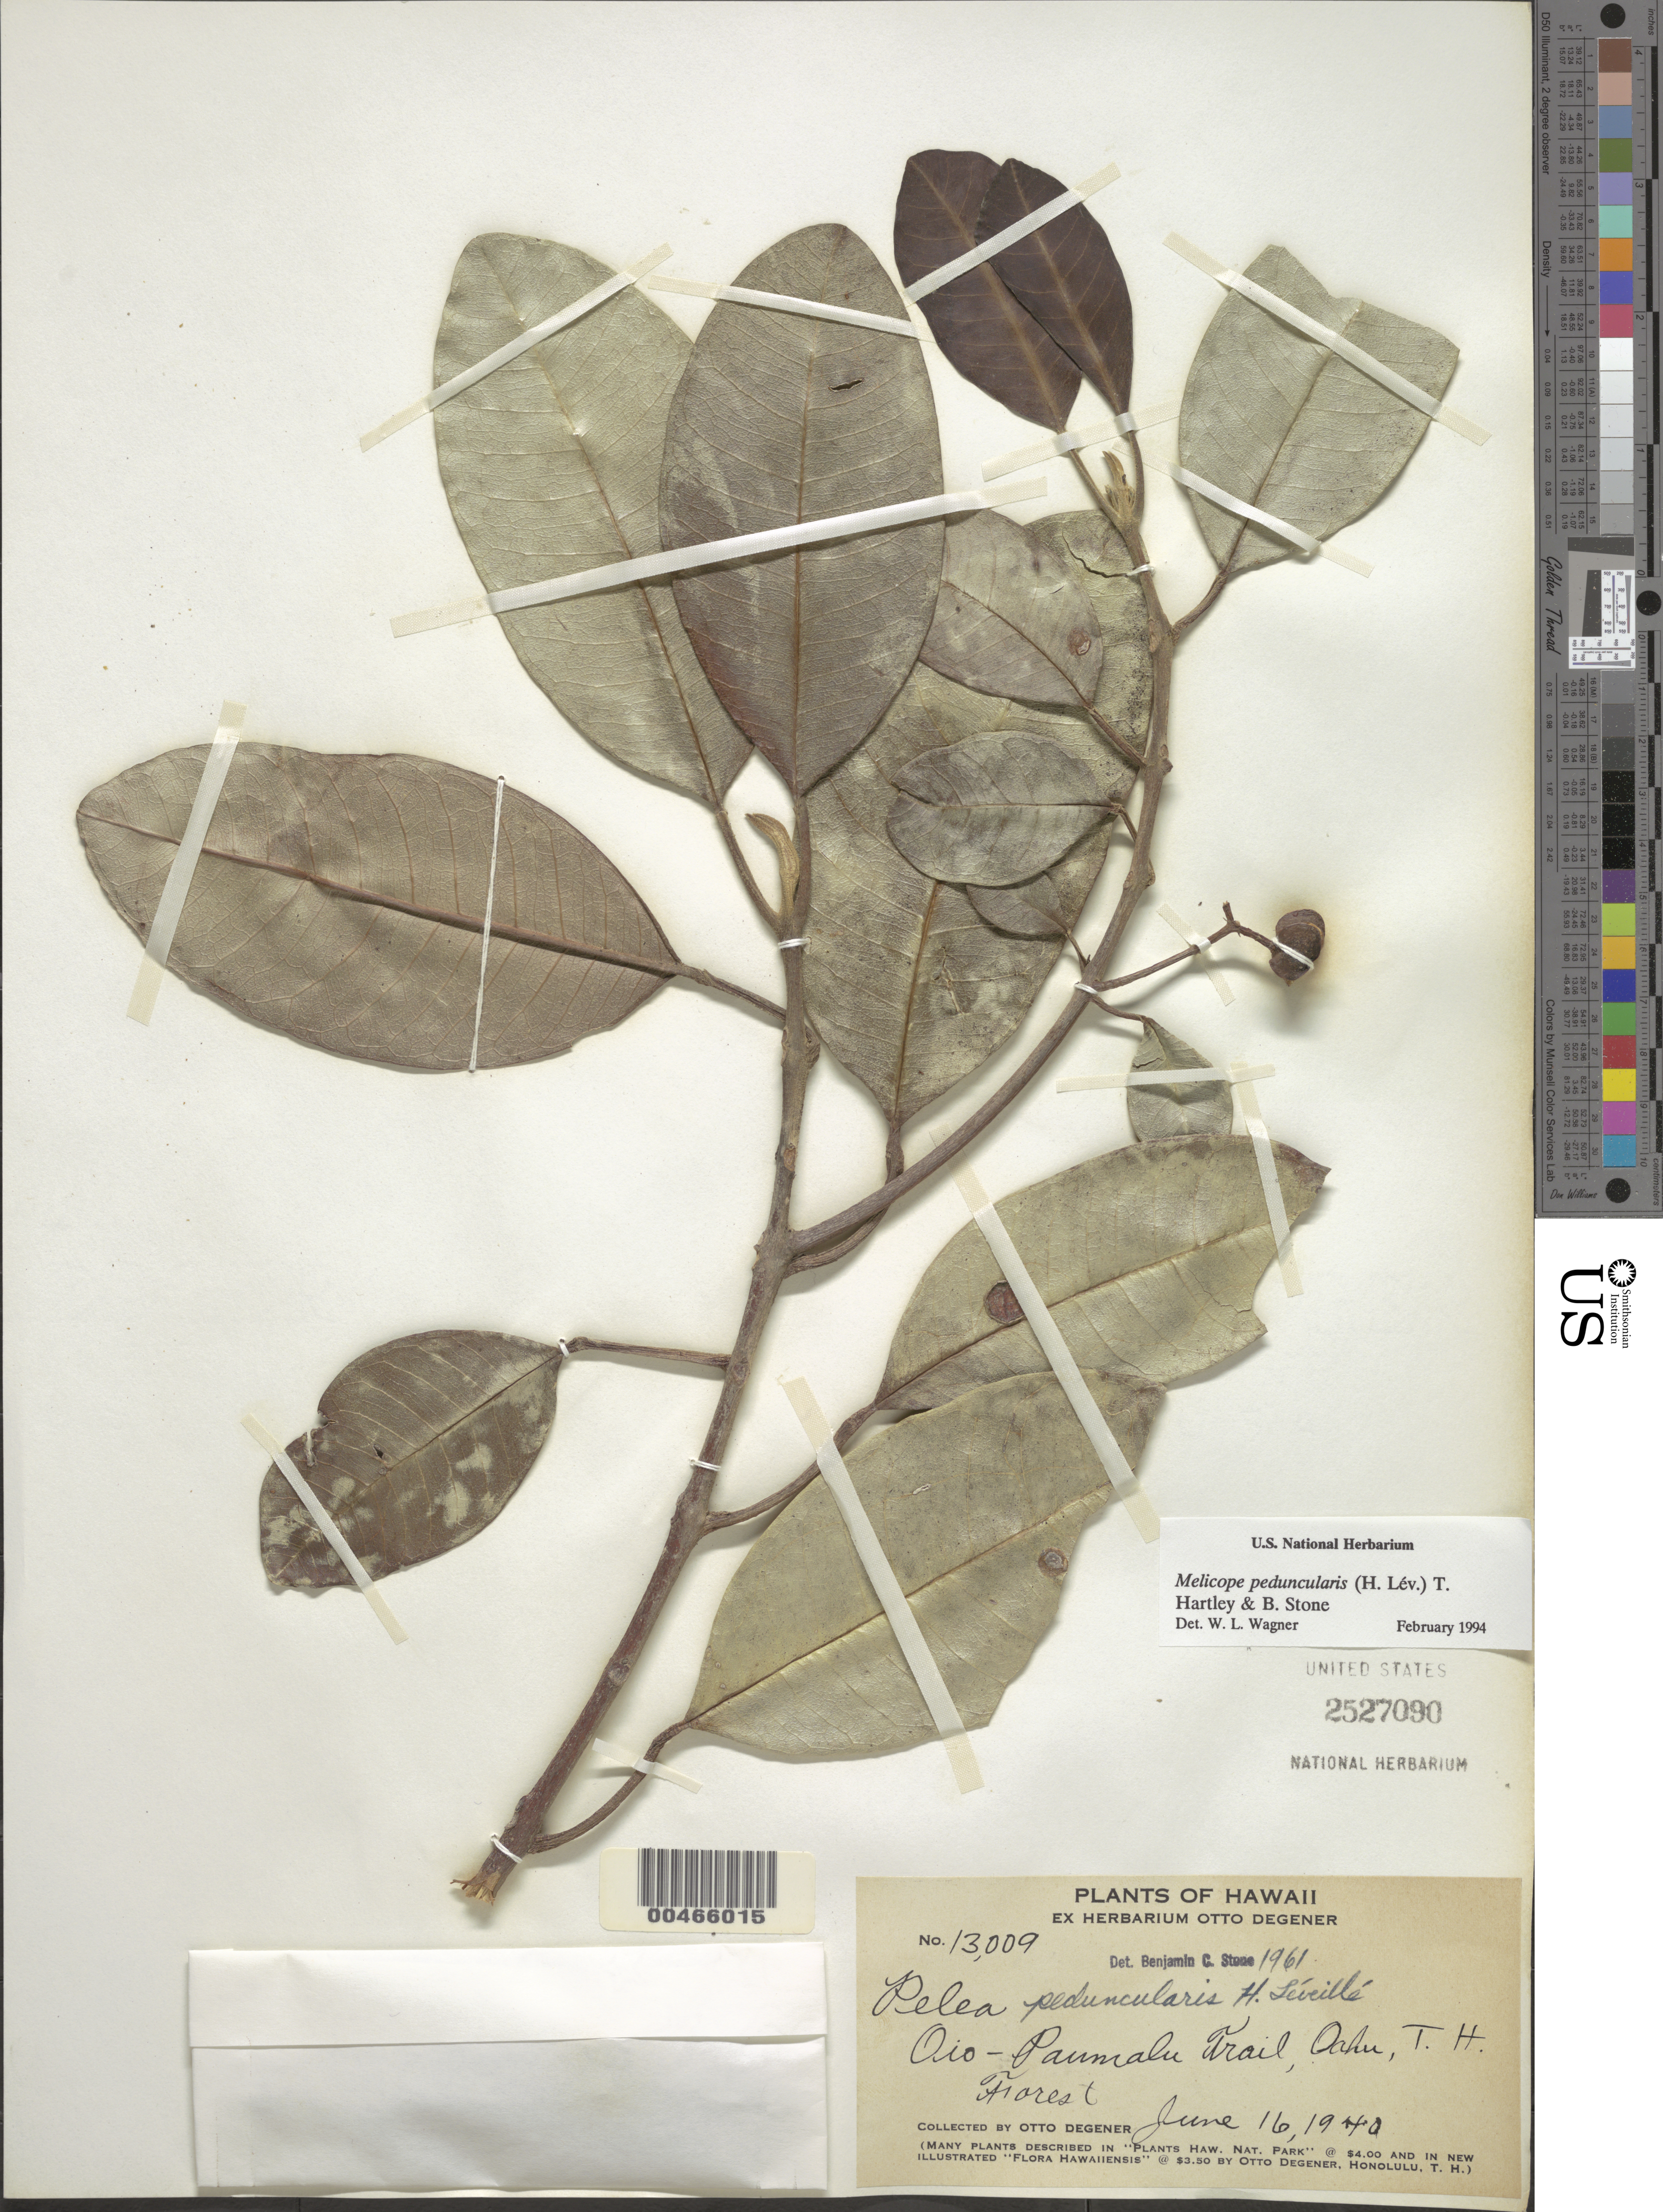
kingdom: Plantae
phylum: Tracheophyta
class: Magnoliopsida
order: Sapindales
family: Rutaceae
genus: Melicope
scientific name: Melicope peduncularis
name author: (H. Lév.) T.G. Hartley & B.C. Stone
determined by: Wagner, W. L., (BOT), Smithsonian Institution - National Museum of Natural History (UNITED STATES)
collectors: O. Degener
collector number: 13009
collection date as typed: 16 Jun 1940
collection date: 1940-06-16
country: United States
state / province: Hawaii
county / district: Honolulu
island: Oahu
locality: Oio-Paumalu Trail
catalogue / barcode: US 2527090